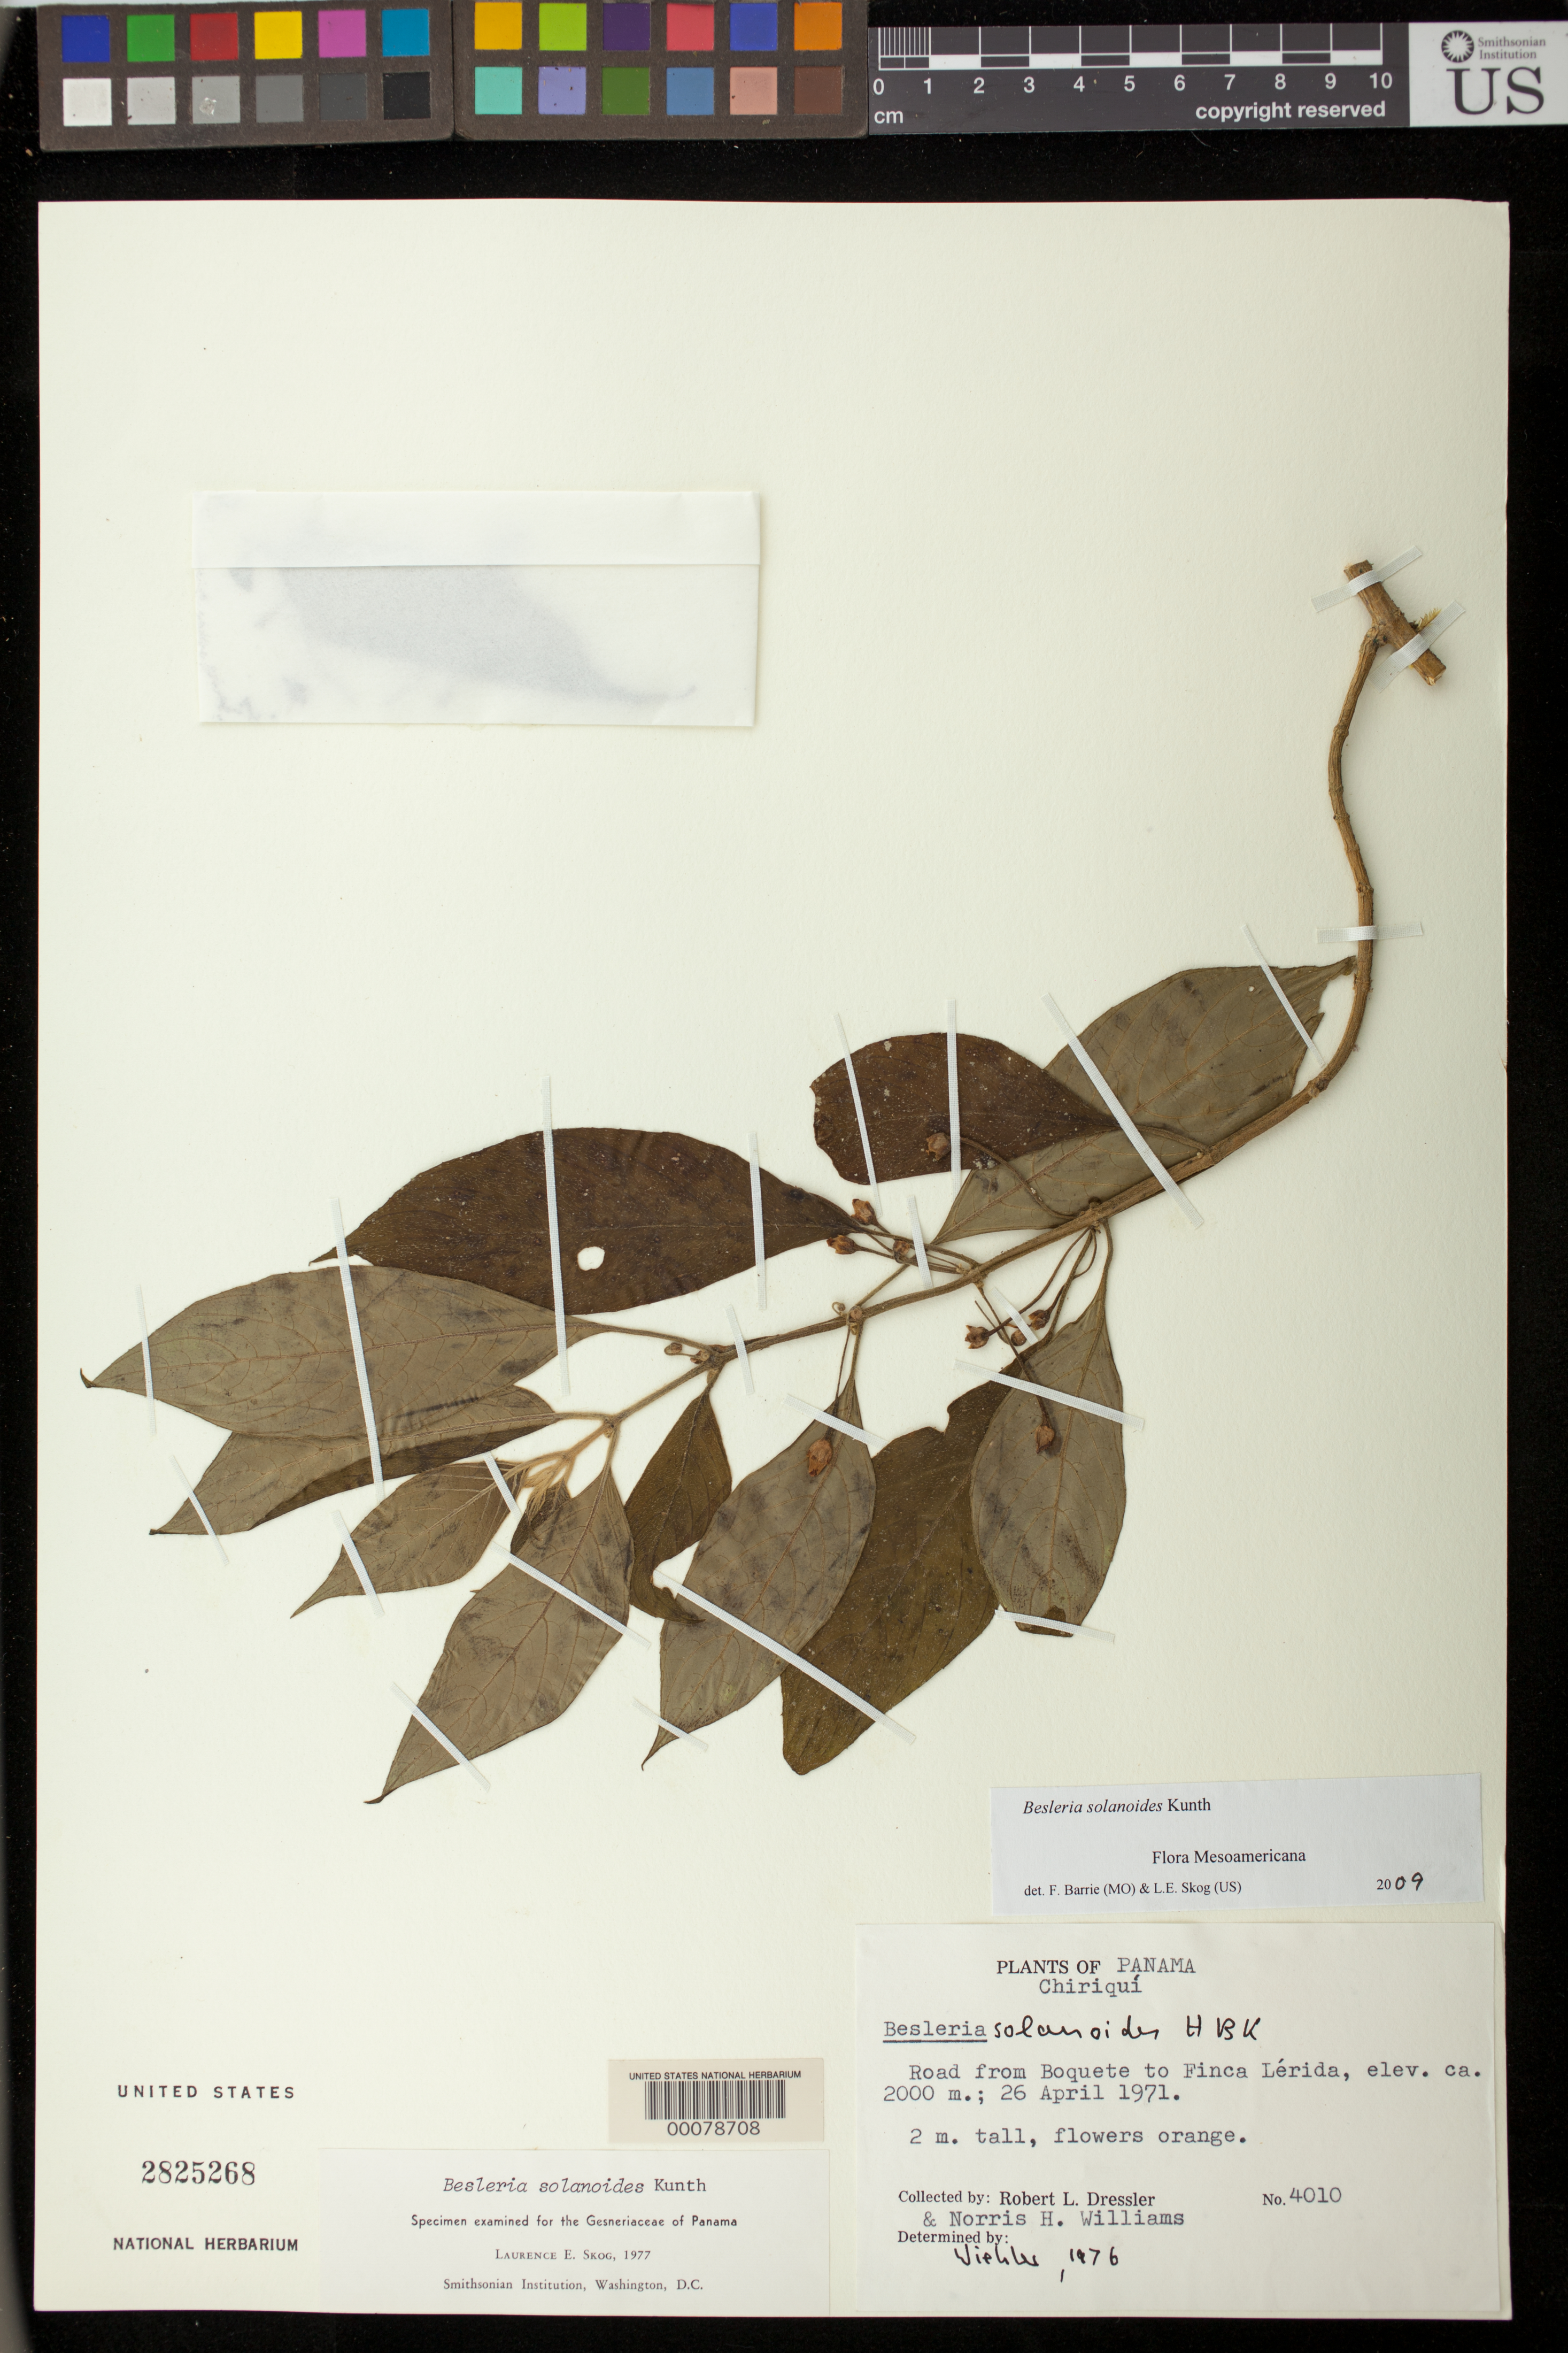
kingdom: Plantae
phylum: Tracheophyta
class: Magnoliopsida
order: Lamiales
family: Gesneriaceae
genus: Besleria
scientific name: Besleria solanoides var. solanoides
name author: Kunth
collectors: R. Dressler & N. H. Williams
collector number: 4010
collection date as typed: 26 Apr 1971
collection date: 1971-04-26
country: Panama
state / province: Chiriquí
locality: Road from Boquete to Finca Lerida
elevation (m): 2000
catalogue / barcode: US 2825268